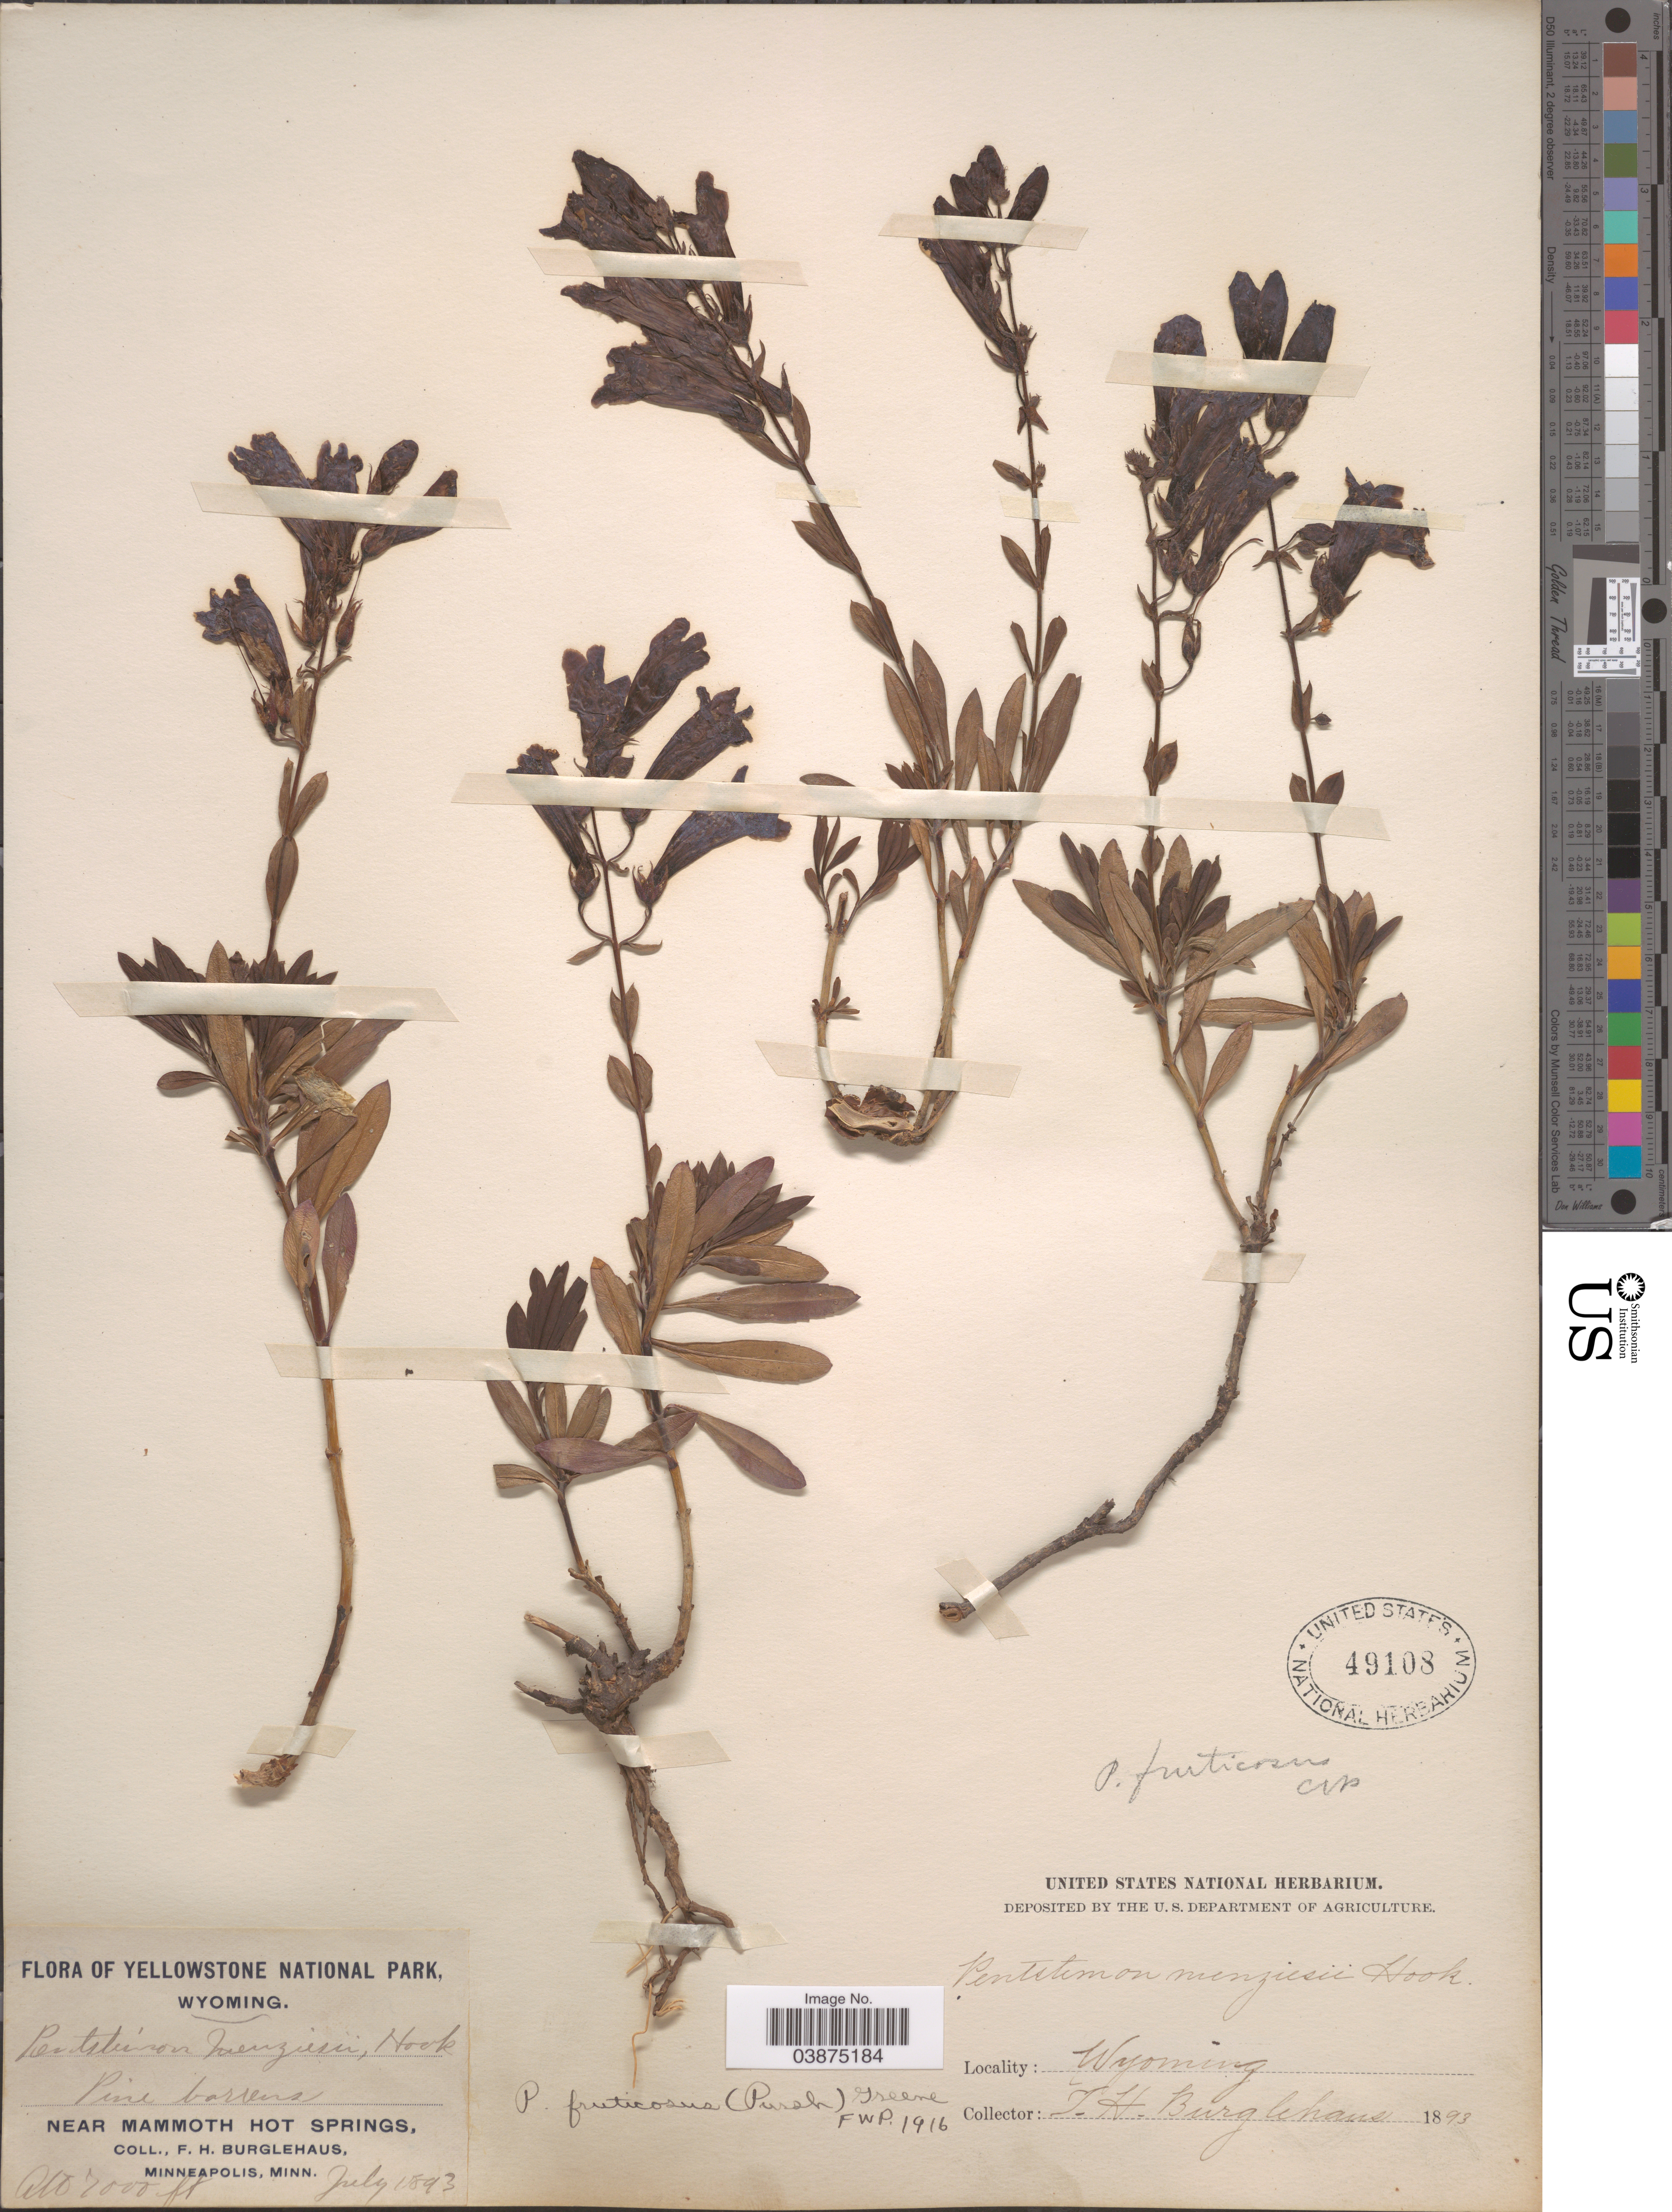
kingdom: Plantae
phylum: Tracheophyta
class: Magnoliopsida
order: Lamiales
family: Plantaginaceae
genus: Penstemon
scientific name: Penstemon fruticosus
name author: (Pursh) Greene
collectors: F. Burglehaus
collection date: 1893-07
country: United States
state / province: Wyoming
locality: Yellowstone National Park. Near Mammoth Hot Springs.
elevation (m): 2134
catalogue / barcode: US 49108